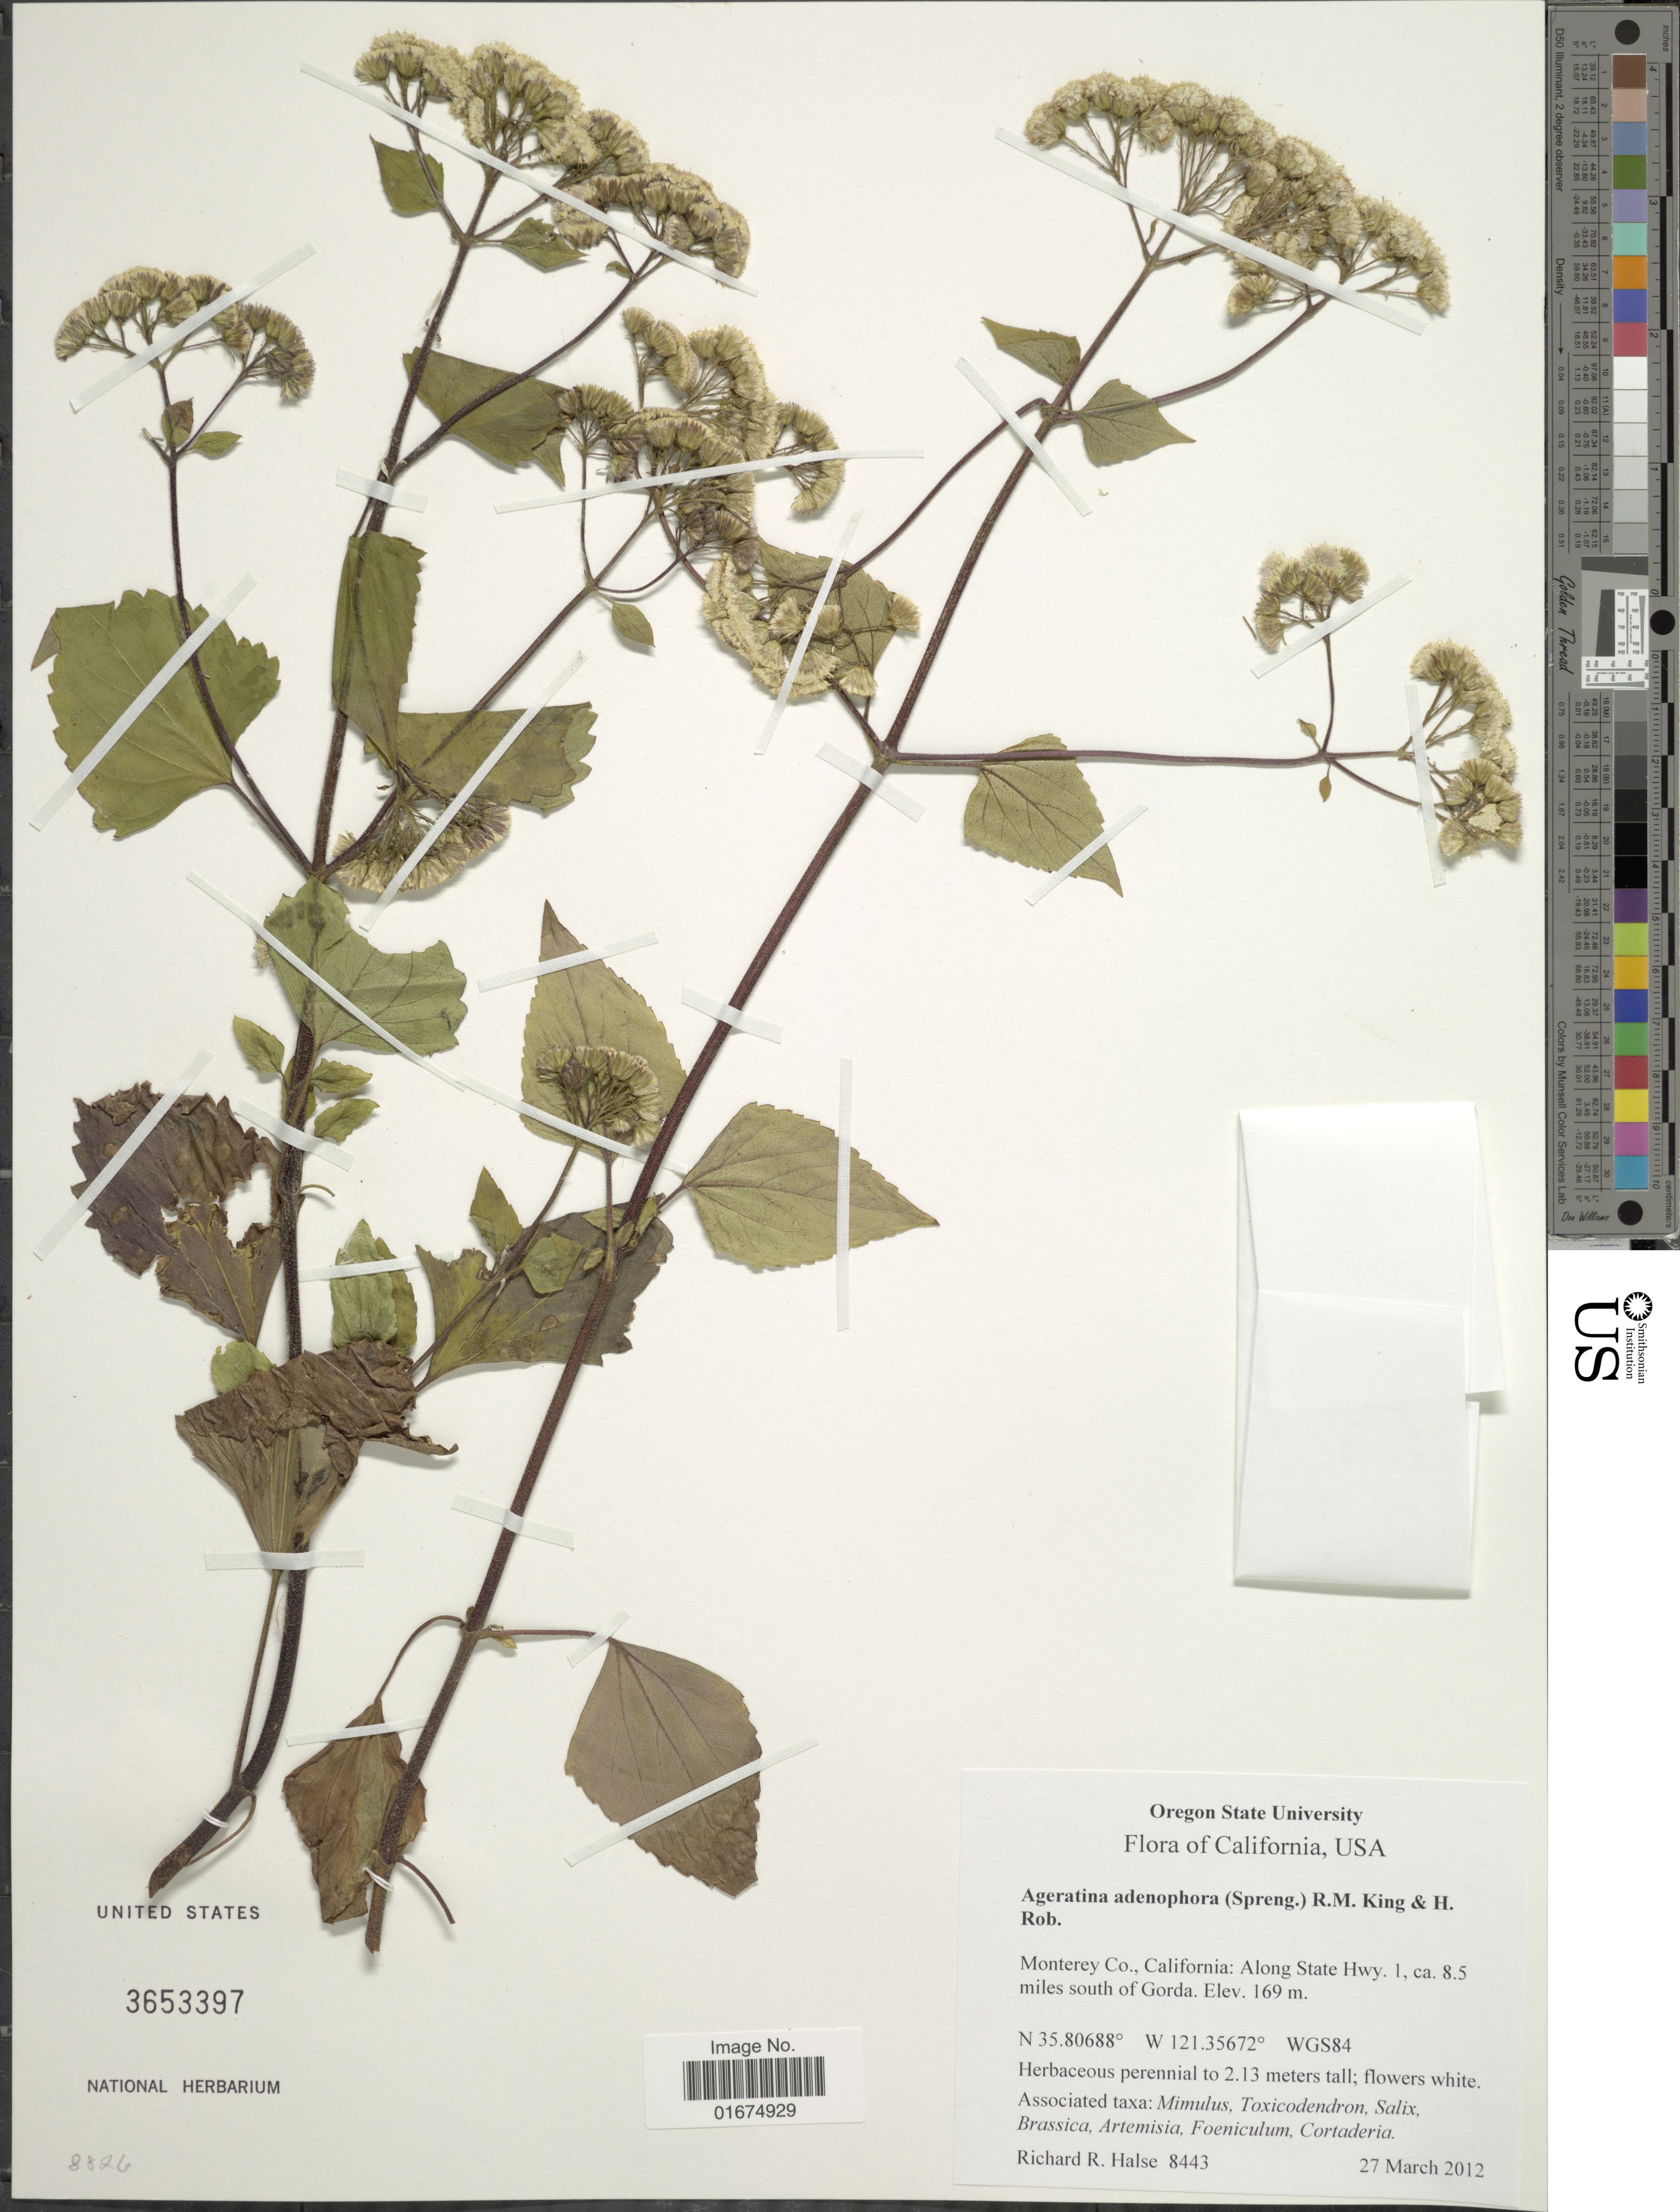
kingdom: Plantae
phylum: Tracheophyta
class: Magnoliopsida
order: Asterales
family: Asteraceae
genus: Ageratina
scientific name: Ageratina adenophora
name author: (Spreng.) R.M. King & H. Rob.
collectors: R. Halse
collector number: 8443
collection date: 2012-03-27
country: United States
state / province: California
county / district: Monterey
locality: Monterey Co. California: Along State Hwy. 1 ca. 8.5 miles south of Gorda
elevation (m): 169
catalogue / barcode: US 3653397